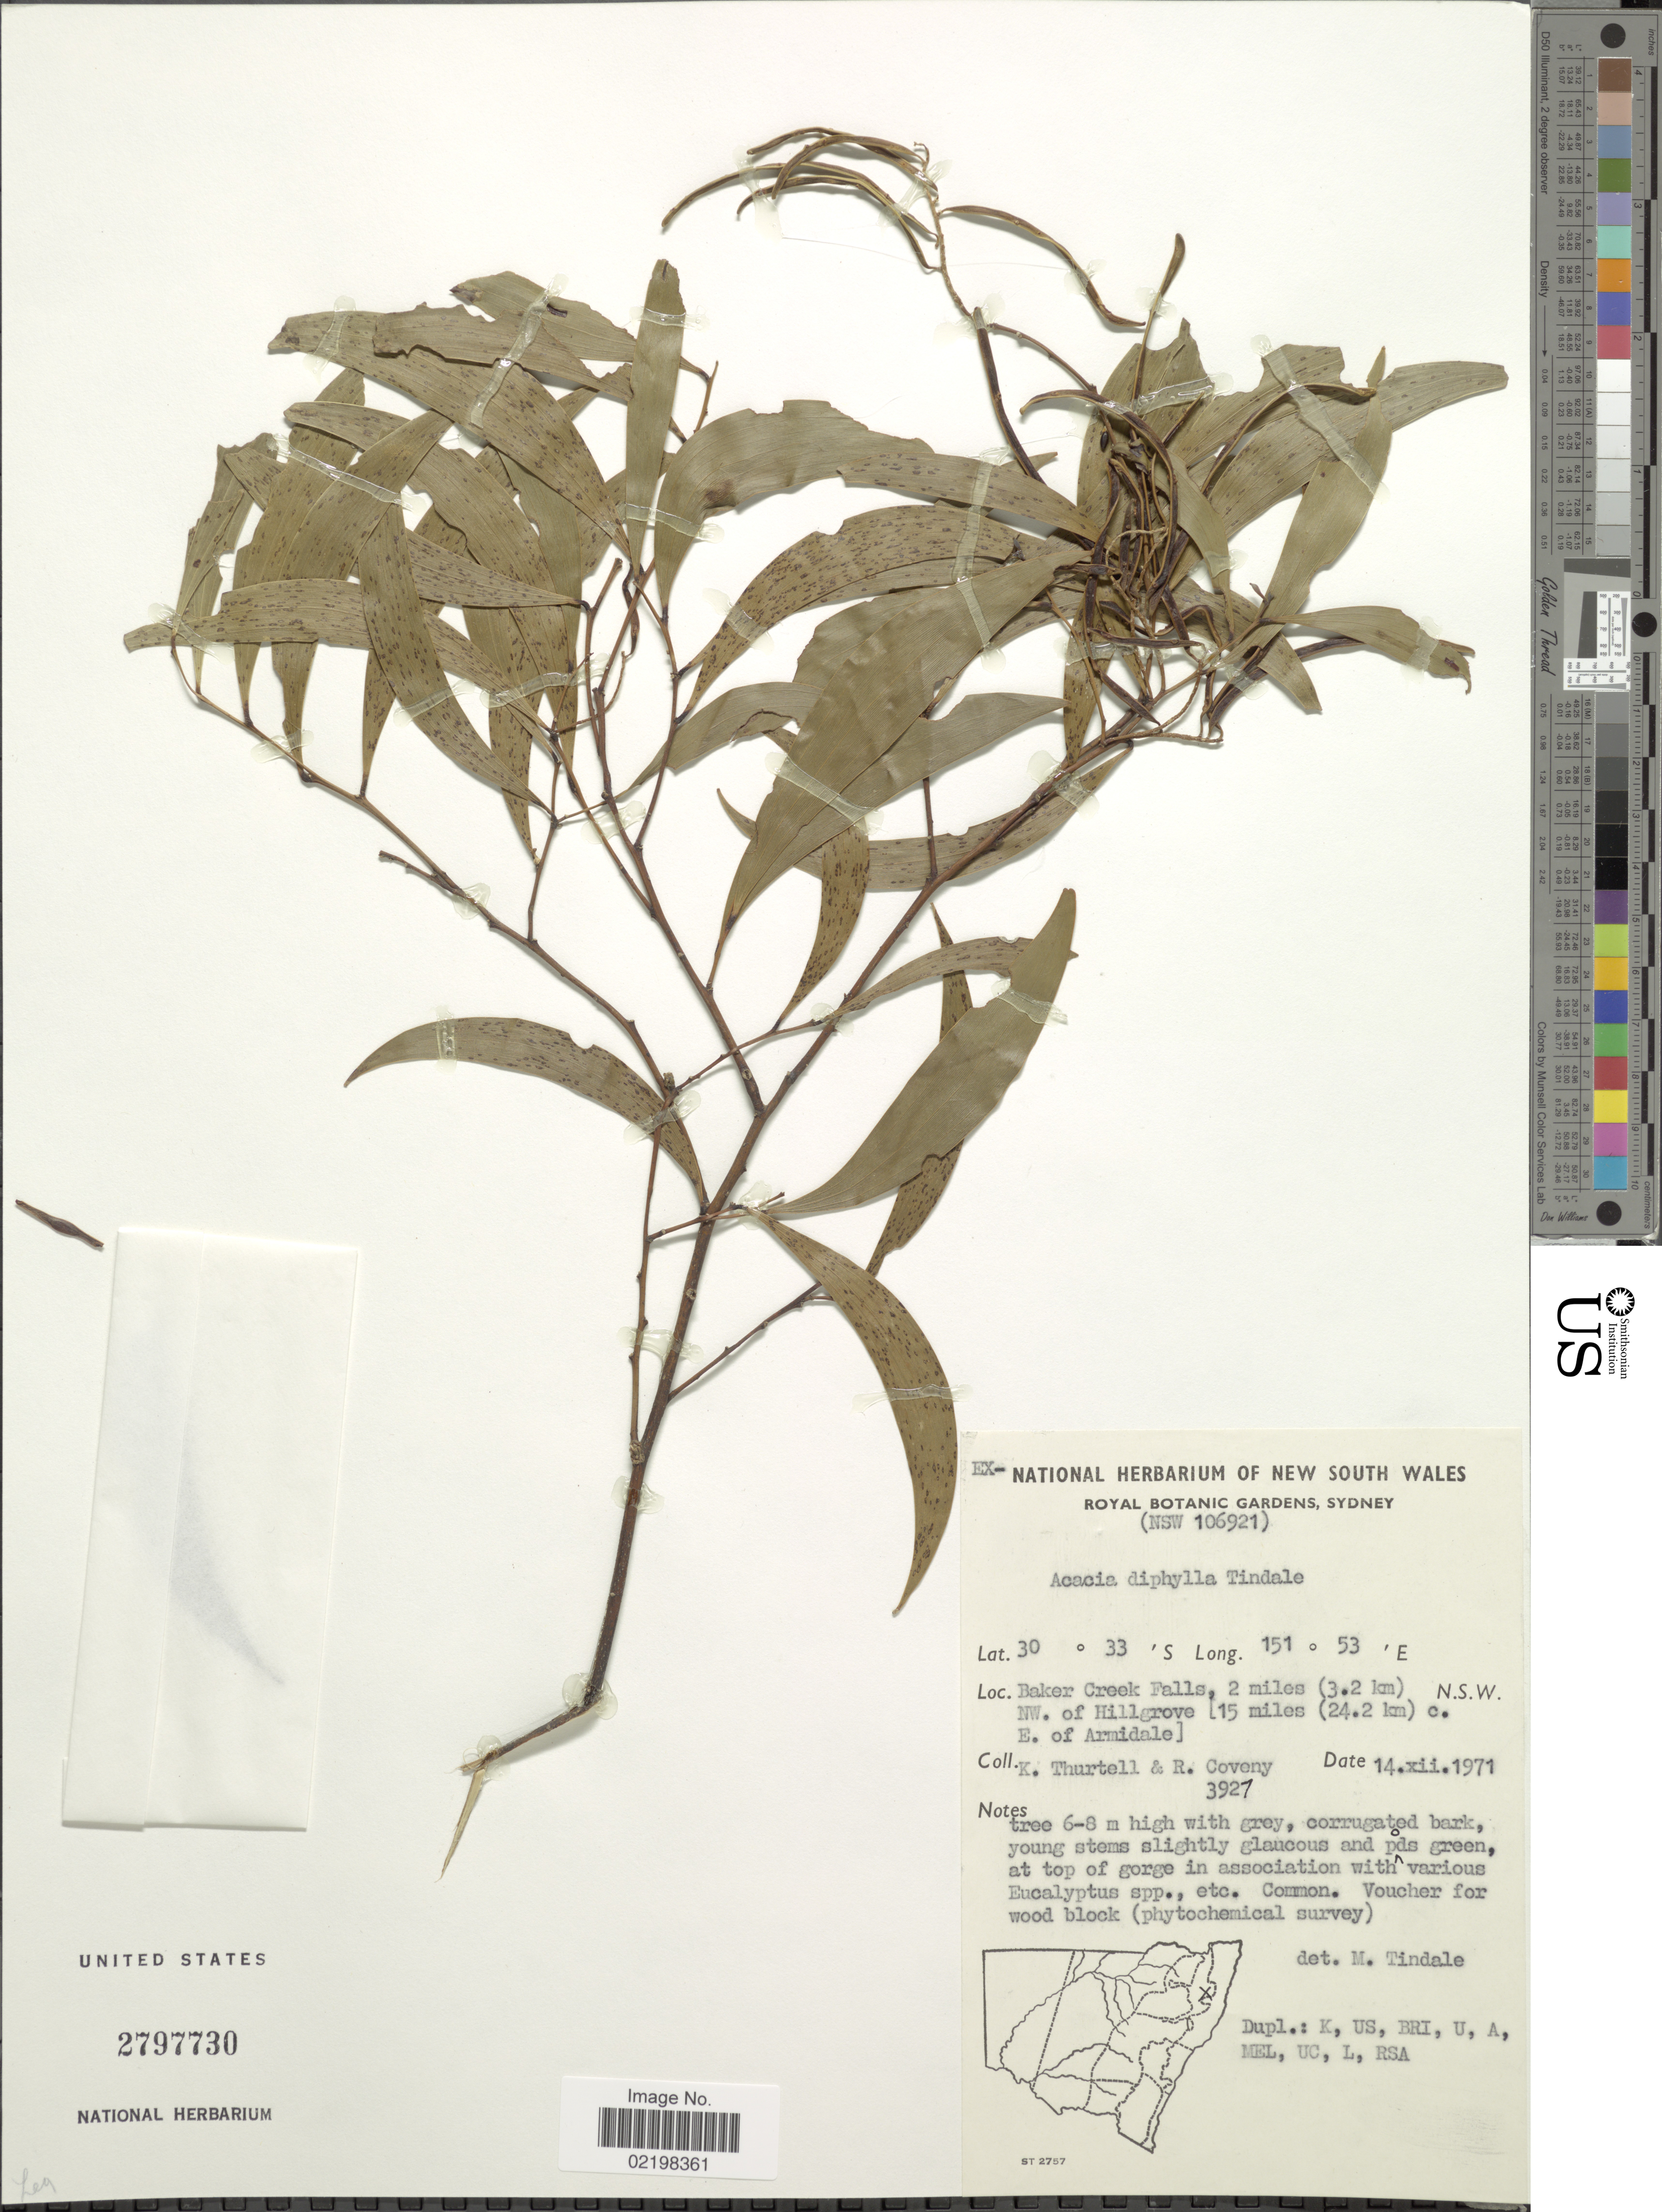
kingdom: Plantae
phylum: Tracheophyta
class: Magnoliopsida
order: Fabales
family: Fabaceae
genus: Acacia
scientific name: Acacia diphylla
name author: Tindale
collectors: K. Thurtell & R. Coveny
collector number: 3927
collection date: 1971-12-14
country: Australia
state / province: New South Wales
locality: Baker Creek Falls , 2 miles (3.2 km) NW. of Hillgrove [15 miles (24.2 km) c. E. of Armidale]. N.S. W.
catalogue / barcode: US 2797730